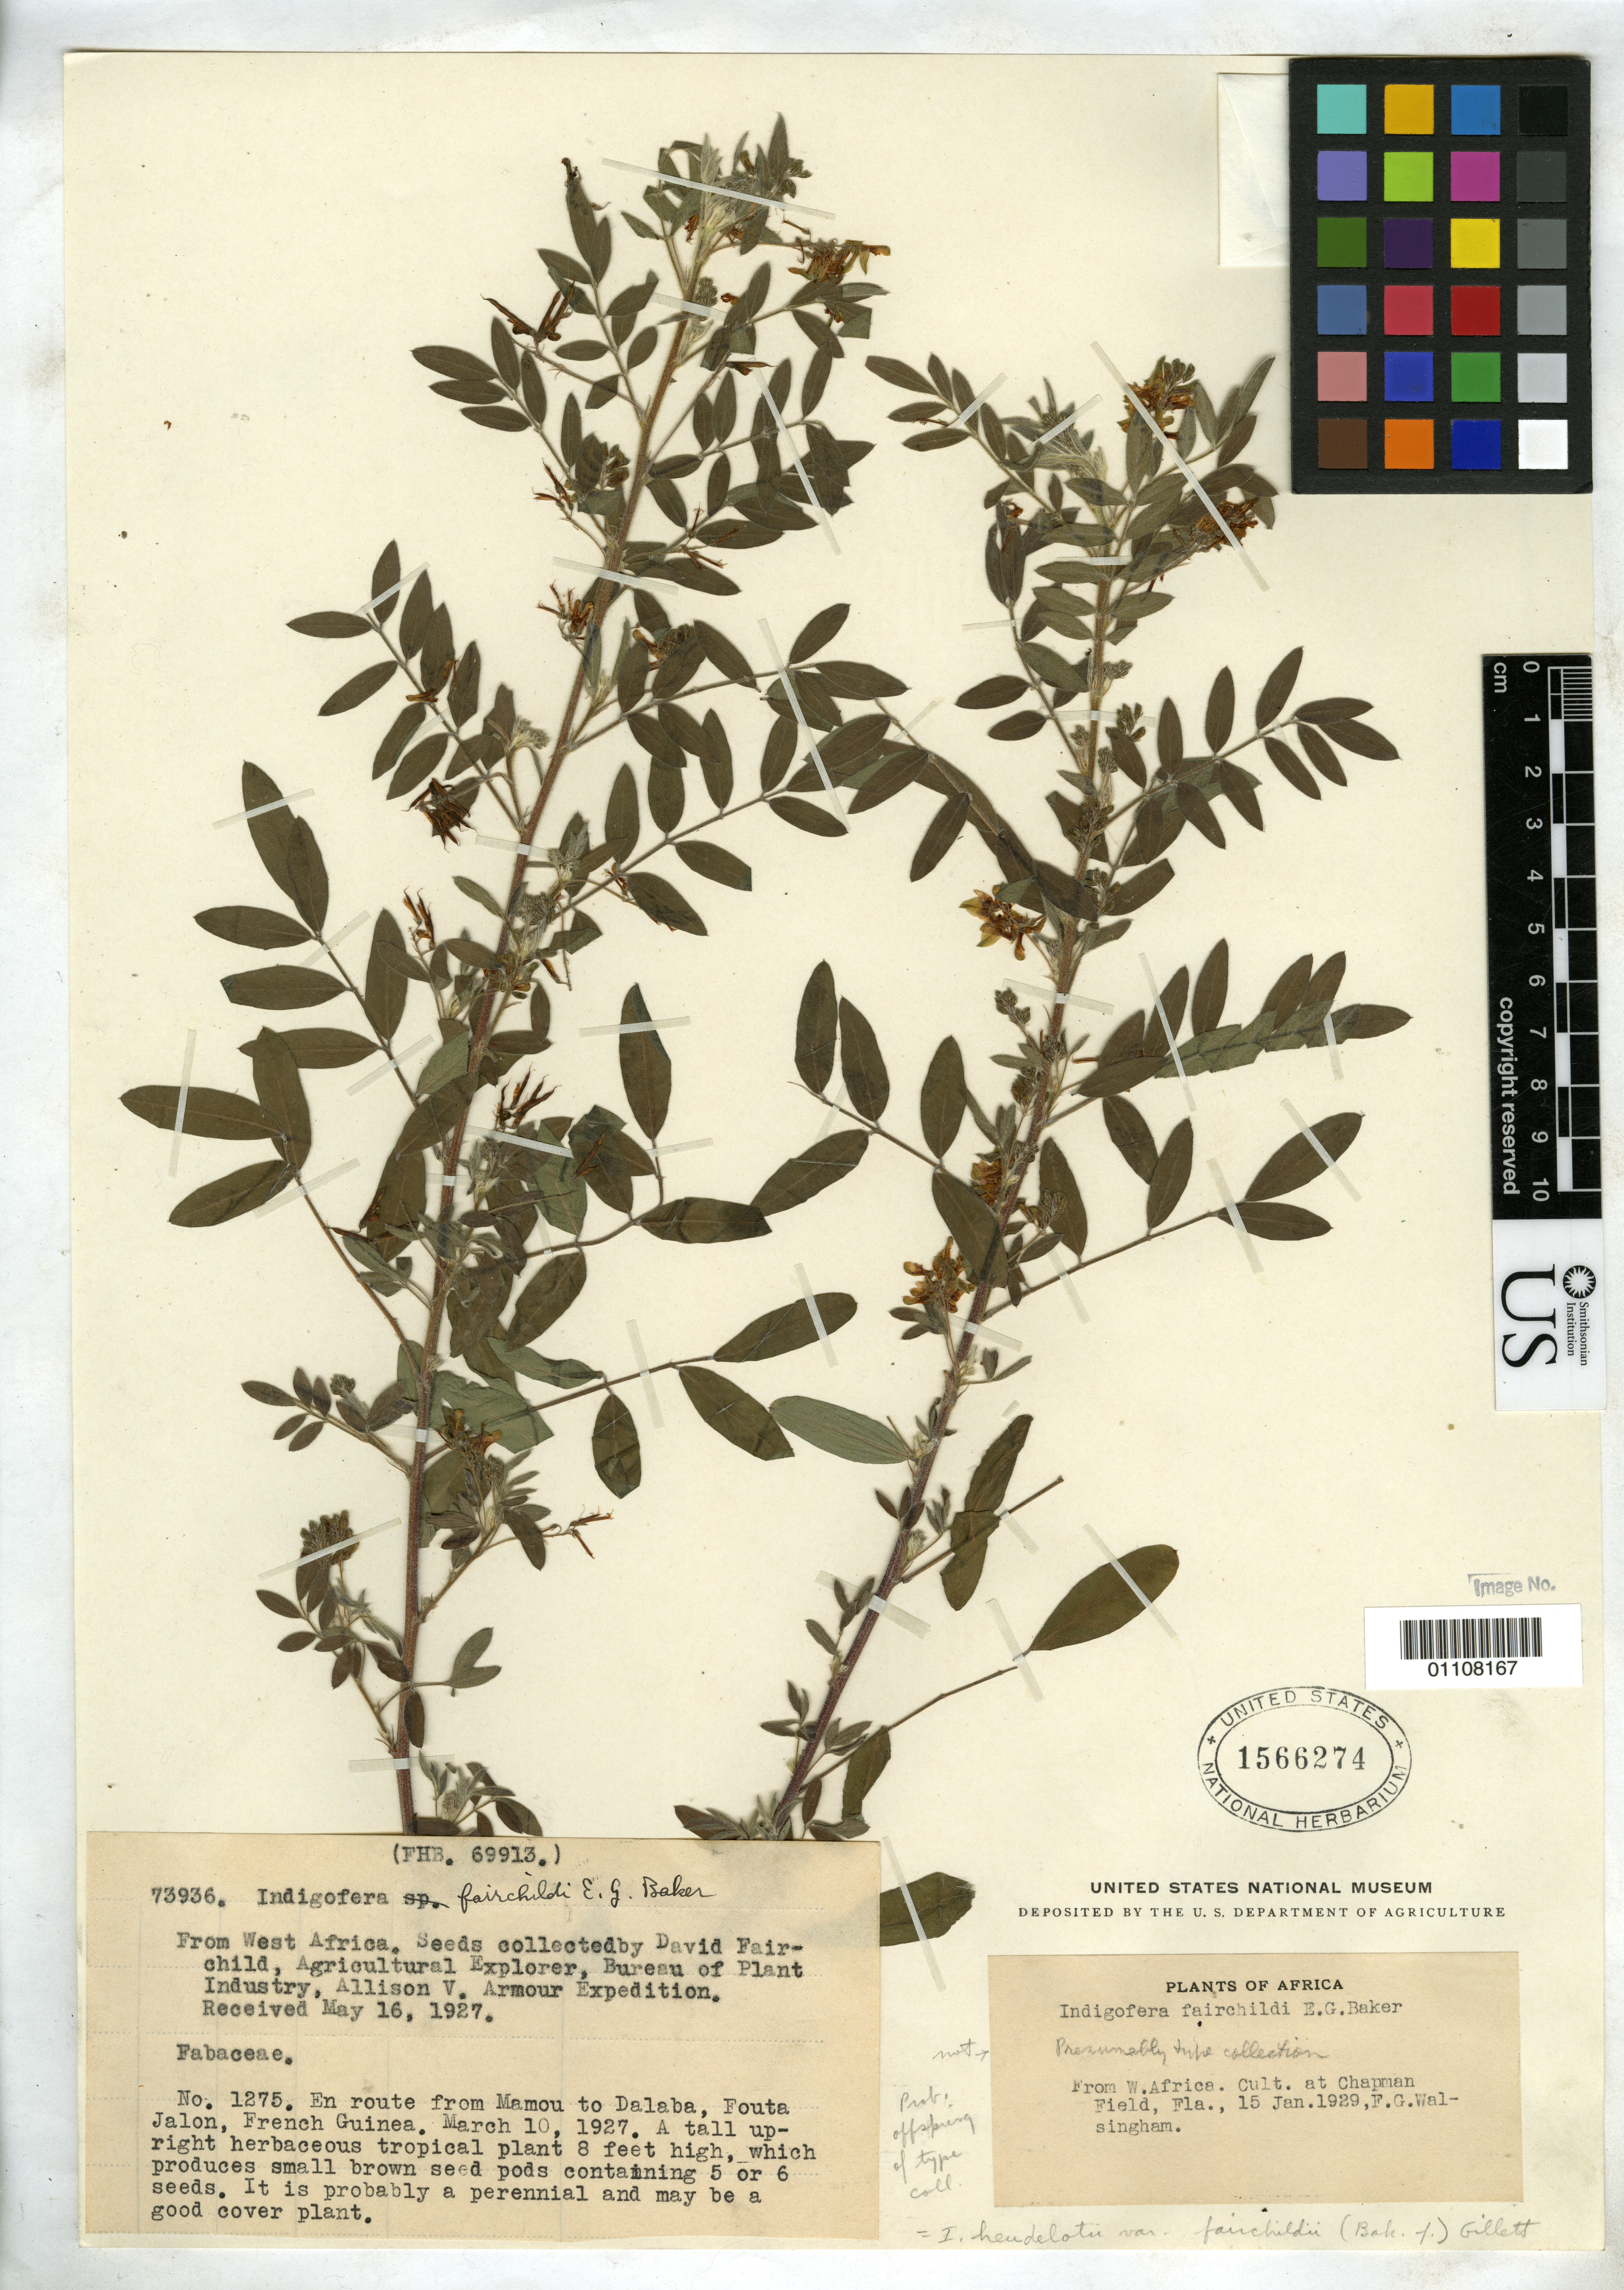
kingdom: Plantae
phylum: Tracheophyta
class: Magnoliopsida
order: Fabales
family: Fabaceae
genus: Indigofera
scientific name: Indigofera fairchildii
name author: Baker f.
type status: Possible Type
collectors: D. G. Fairchild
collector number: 1275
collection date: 1927-03-10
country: Guinea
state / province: Mamou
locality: Between Mamou and Dalaba, Fouta Jalon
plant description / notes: Protologue does not indicate that type was made from cultivated plants, but (holo?) type specimen at BM has same label data as this specimen.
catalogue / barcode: US 1566274